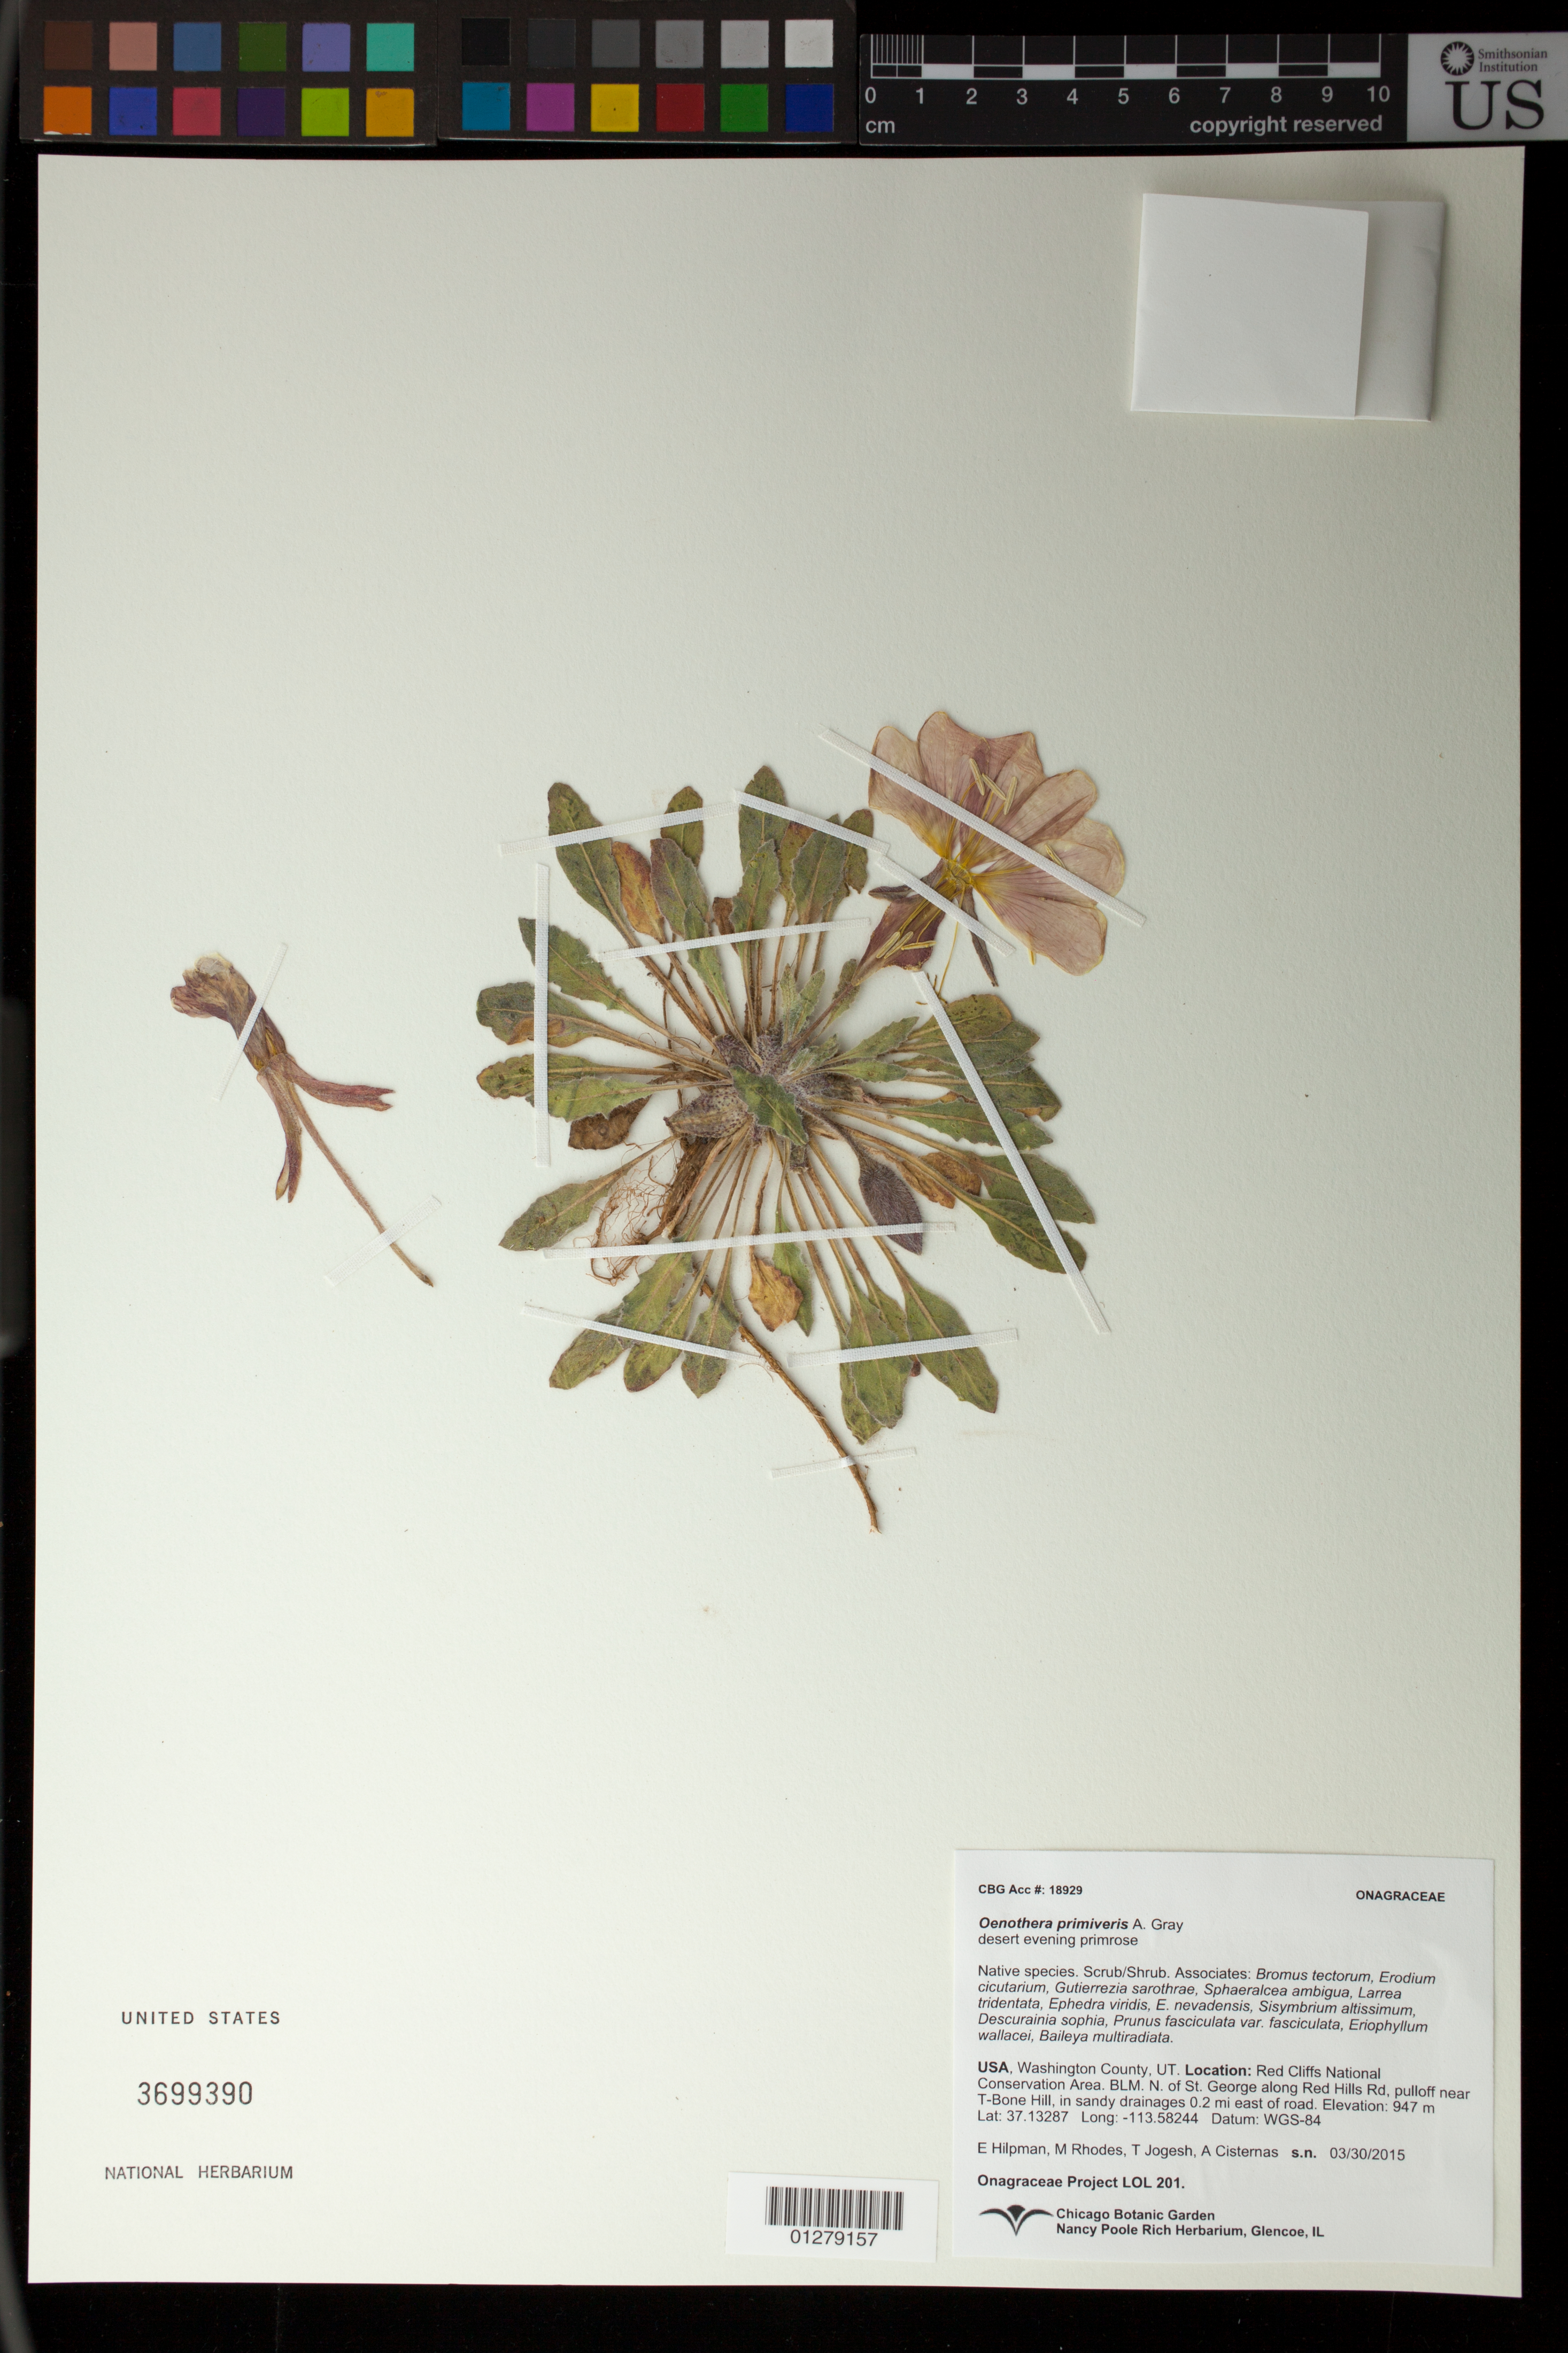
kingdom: Plantae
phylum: Tracheophyta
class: Magnoliopsida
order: Myrtales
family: Onagraceae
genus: Oenothera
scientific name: Oenothera primiveris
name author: A. Gray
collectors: E. Hilpman, M. Rhodes, T. Jogesh & A. Cisternas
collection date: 2015-03-30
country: United States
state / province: Utah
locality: Red Cliffs National Conservation Area. BLM. N. of St. George along Red Hills Rd, pulloff near T-Bone Hill, in sandy drainages 0.2 mi east of road.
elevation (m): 947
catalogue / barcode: US 3699390